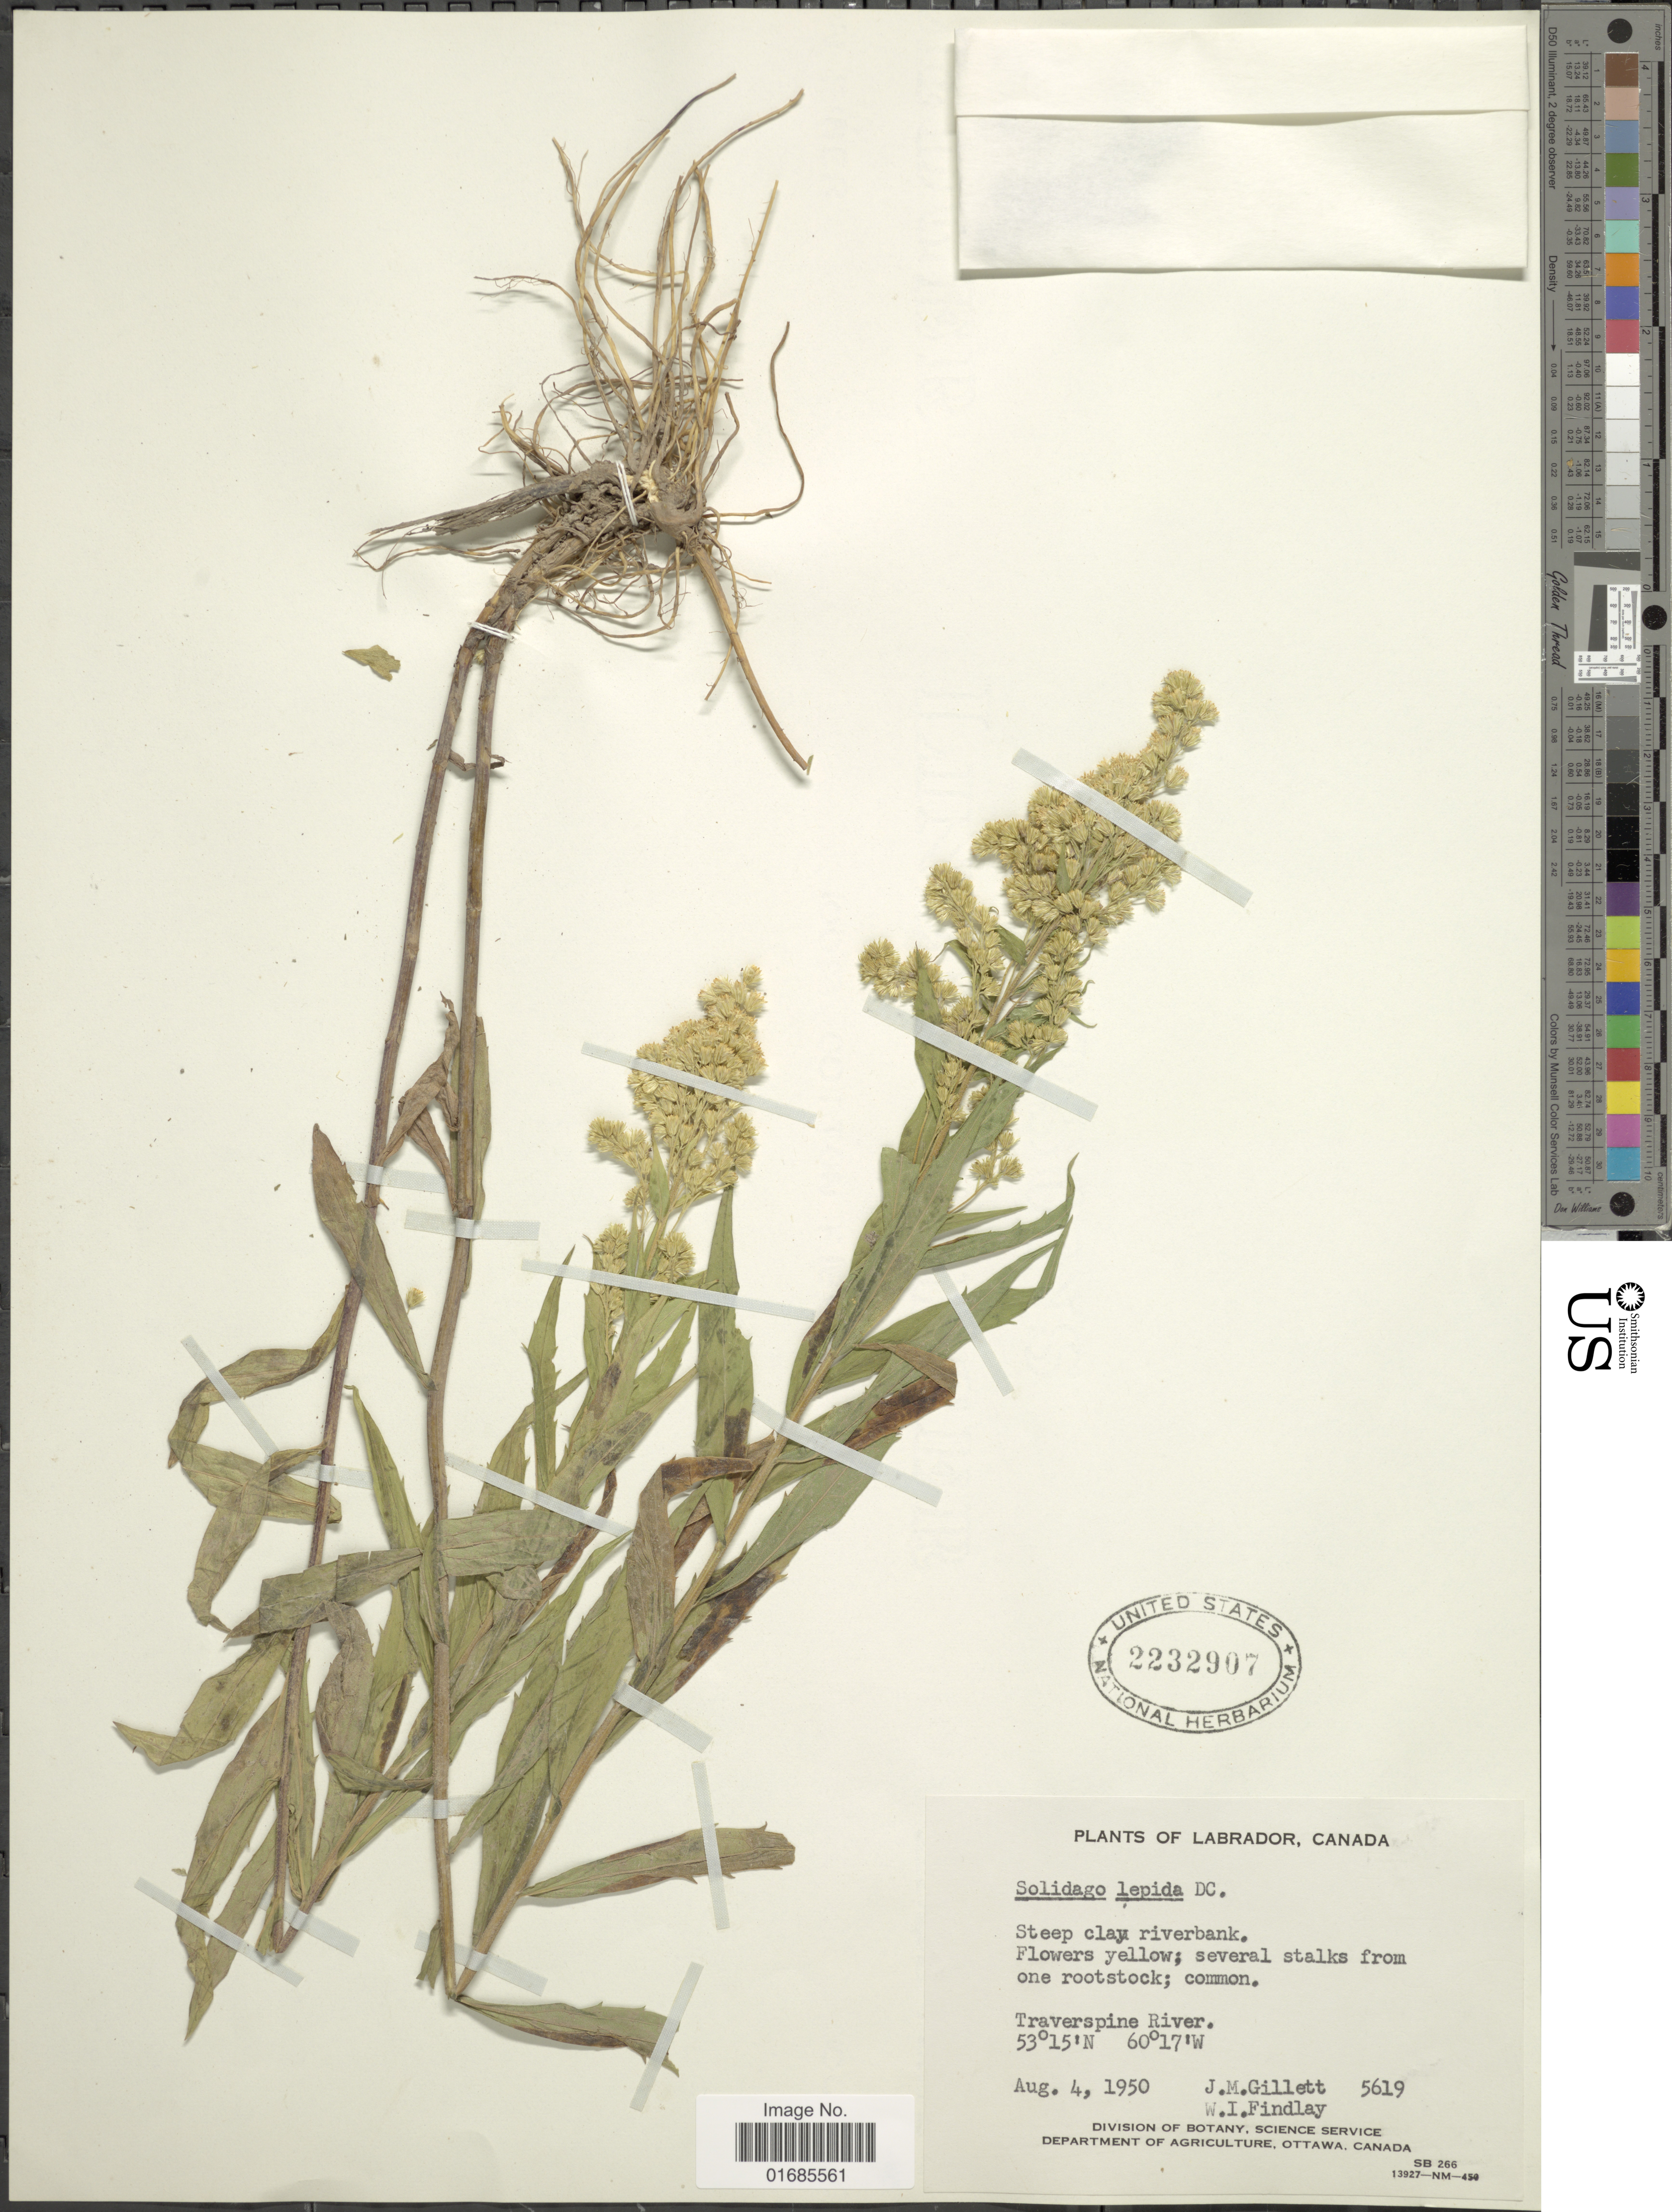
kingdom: Plantae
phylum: Tracheophyta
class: Magnoliopsida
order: Asterales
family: Asteraceae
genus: Solidago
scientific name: Solidago canadensis var. salebrosa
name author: (Piper) M.E. Jones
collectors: J. M. Gillett & W. Findlay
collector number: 5619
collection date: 1950-08-04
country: Canada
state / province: Newfoundland and Labrador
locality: Labrador, Traverspine River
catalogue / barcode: US 232907